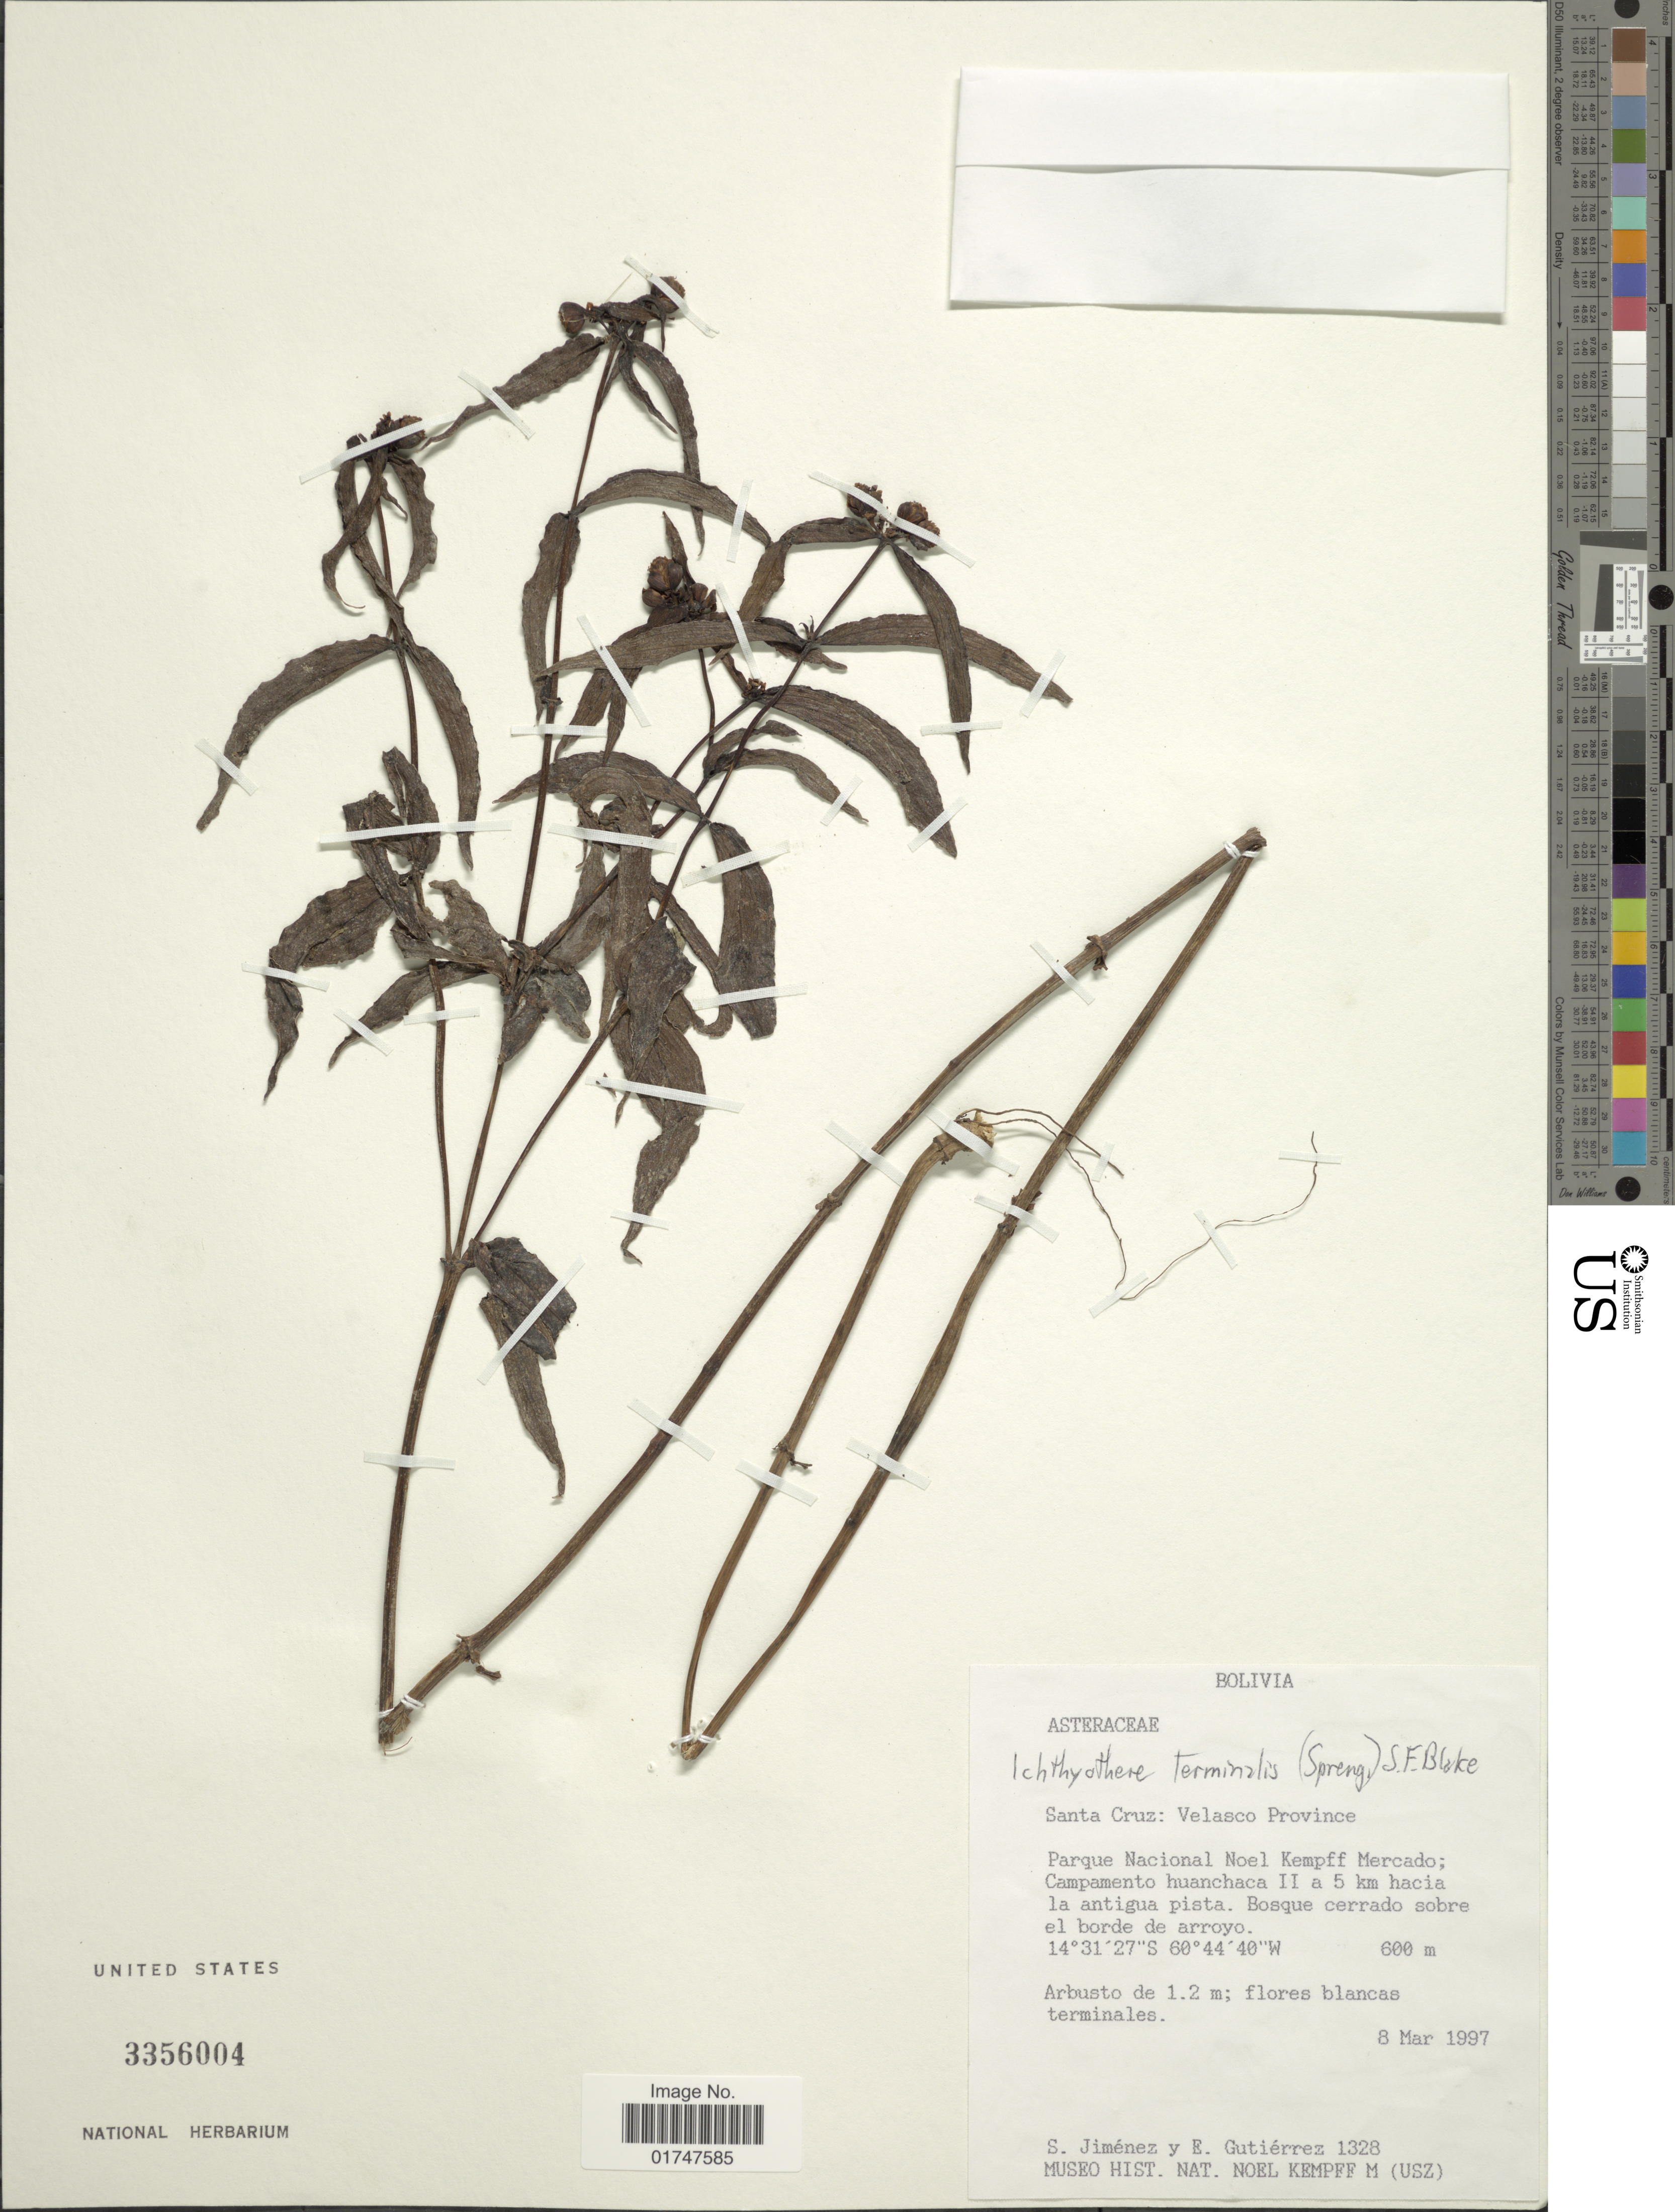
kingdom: Plantae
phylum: Tracheophyta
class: Magnoliopsida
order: Asterales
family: Asteraceae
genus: Ichthyothere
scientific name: Ichthyothere terminalis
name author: (Spreng.) S.F. Blake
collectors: S. Jiménez & E. Gutiérrez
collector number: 1328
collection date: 1997-03-08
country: Bolivia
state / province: Santa Cruz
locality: Santa Cruz: Velasco Province. Parque Nacional Noel Kempff Mercado; Campamento huanchacá II a 5 km hacia la antigua pista.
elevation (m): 600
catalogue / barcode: US 3356004